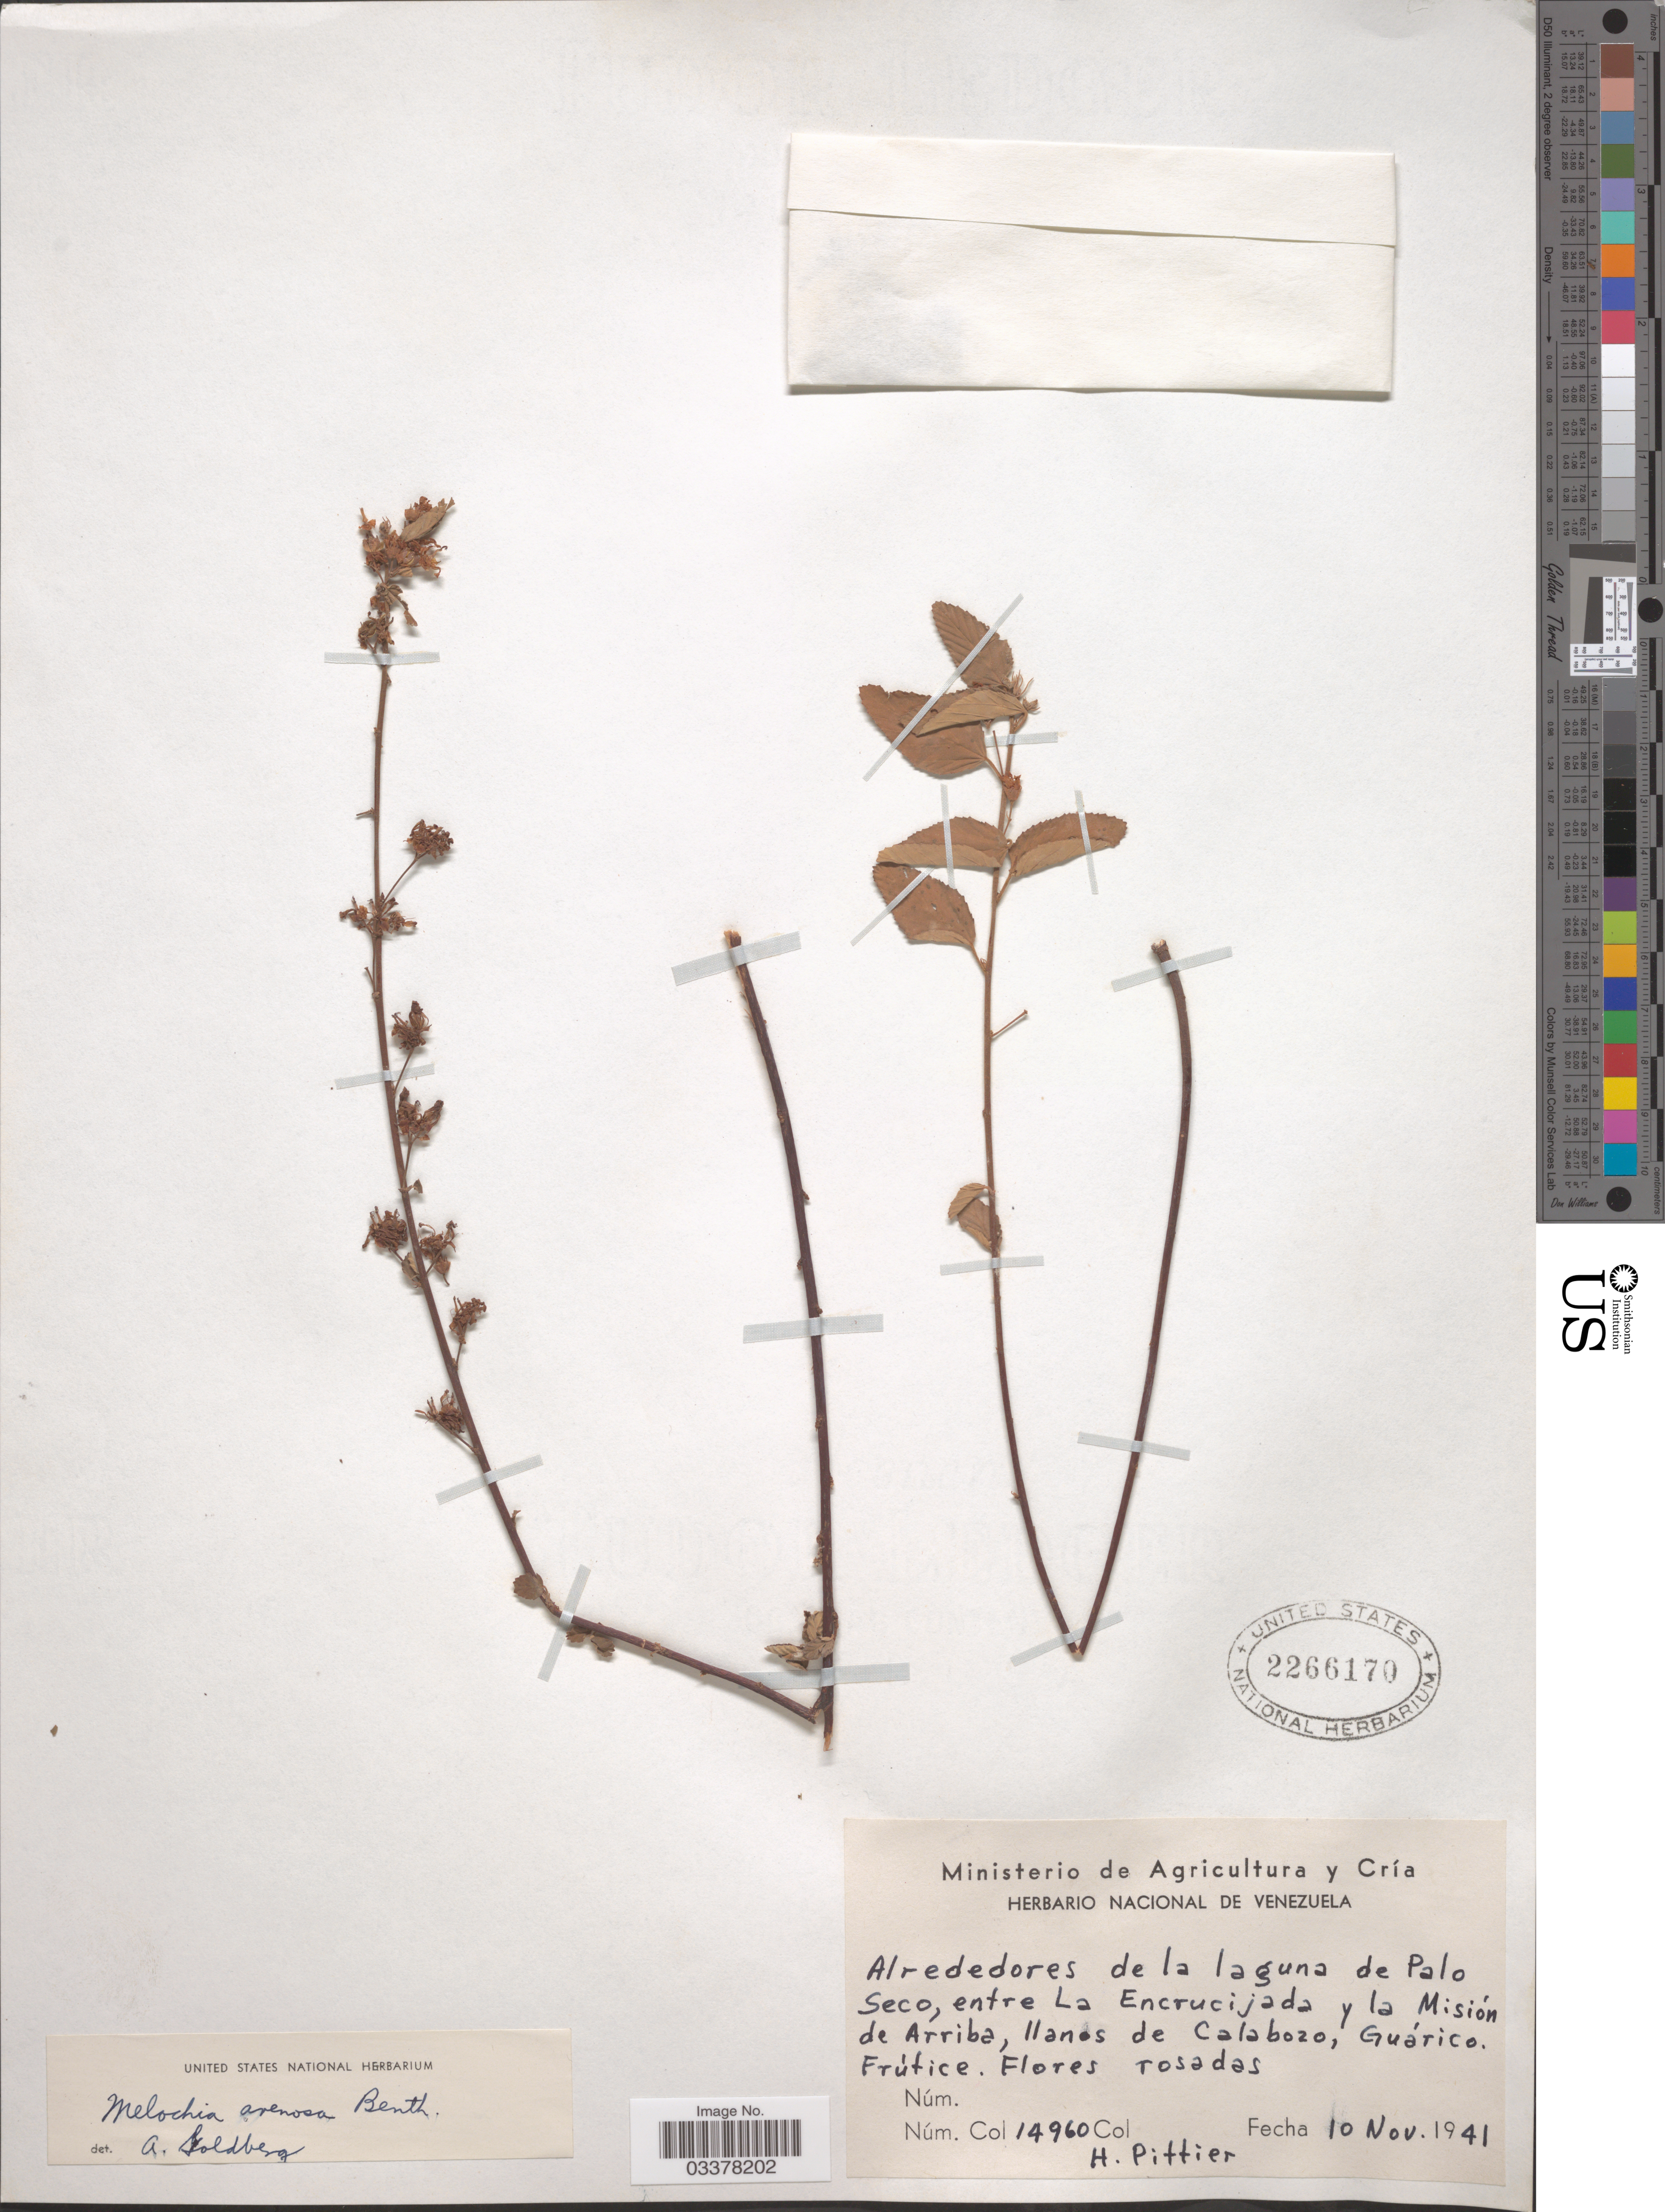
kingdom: Plantae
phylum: Tracheophyta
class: Magnoliopsida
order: Malvales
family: Malvaceae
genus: Melochia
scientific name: Melochia arenosa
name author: Benth.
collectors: H. F. Pittier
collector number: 14960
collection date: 1941-11-10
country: Venezuela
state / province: Guárico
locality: Alrededores de la laguna de Palo Seco, entre La Encrucijada y la Misión de Arriba, llanos de Calabozo.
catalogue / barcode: US 2266170